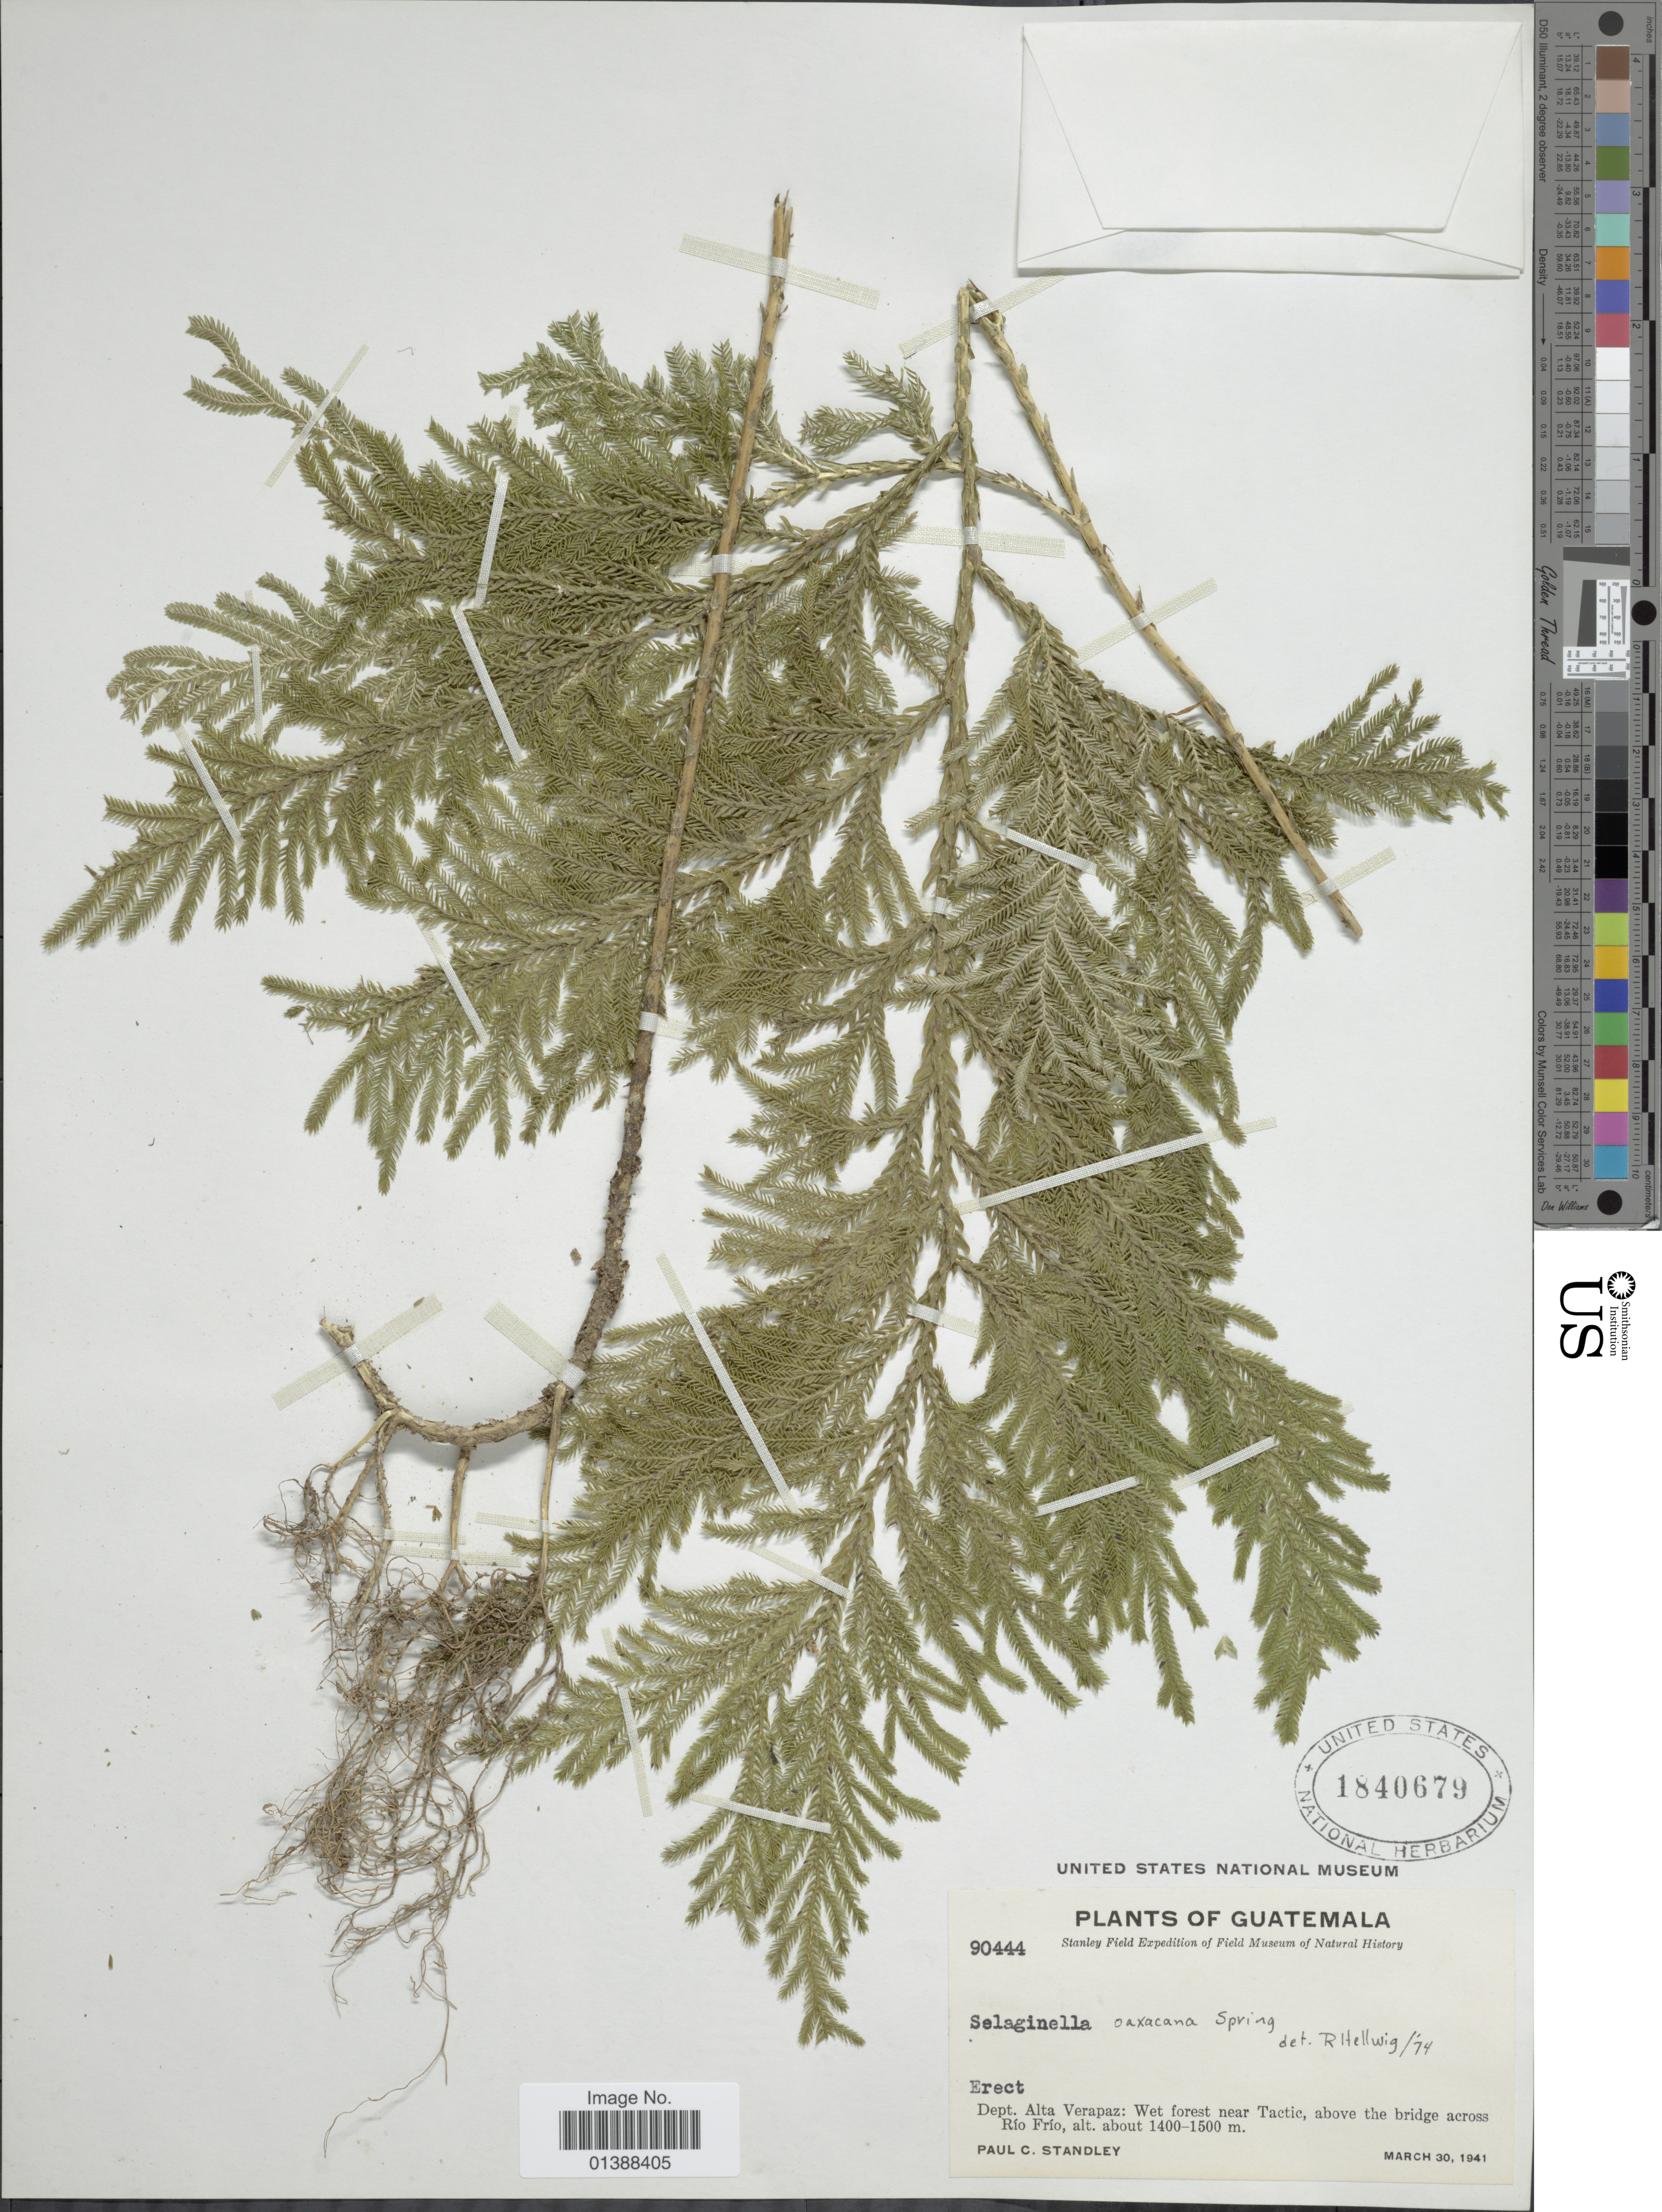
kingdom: Plantae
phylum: Tracheophyta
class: Lycopodiopsida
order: Selaginellales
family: Selaginellaceae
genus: Selaginella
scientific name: Selaginella oaxacana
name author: Spring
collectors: P. C. Standley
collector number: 90444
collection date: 1941-03-30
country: Guatemala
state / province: Alta Verapaz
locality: Wet forest near Tactic, above the bridge across Río Frío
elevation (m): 1400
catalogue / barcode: US 1840679